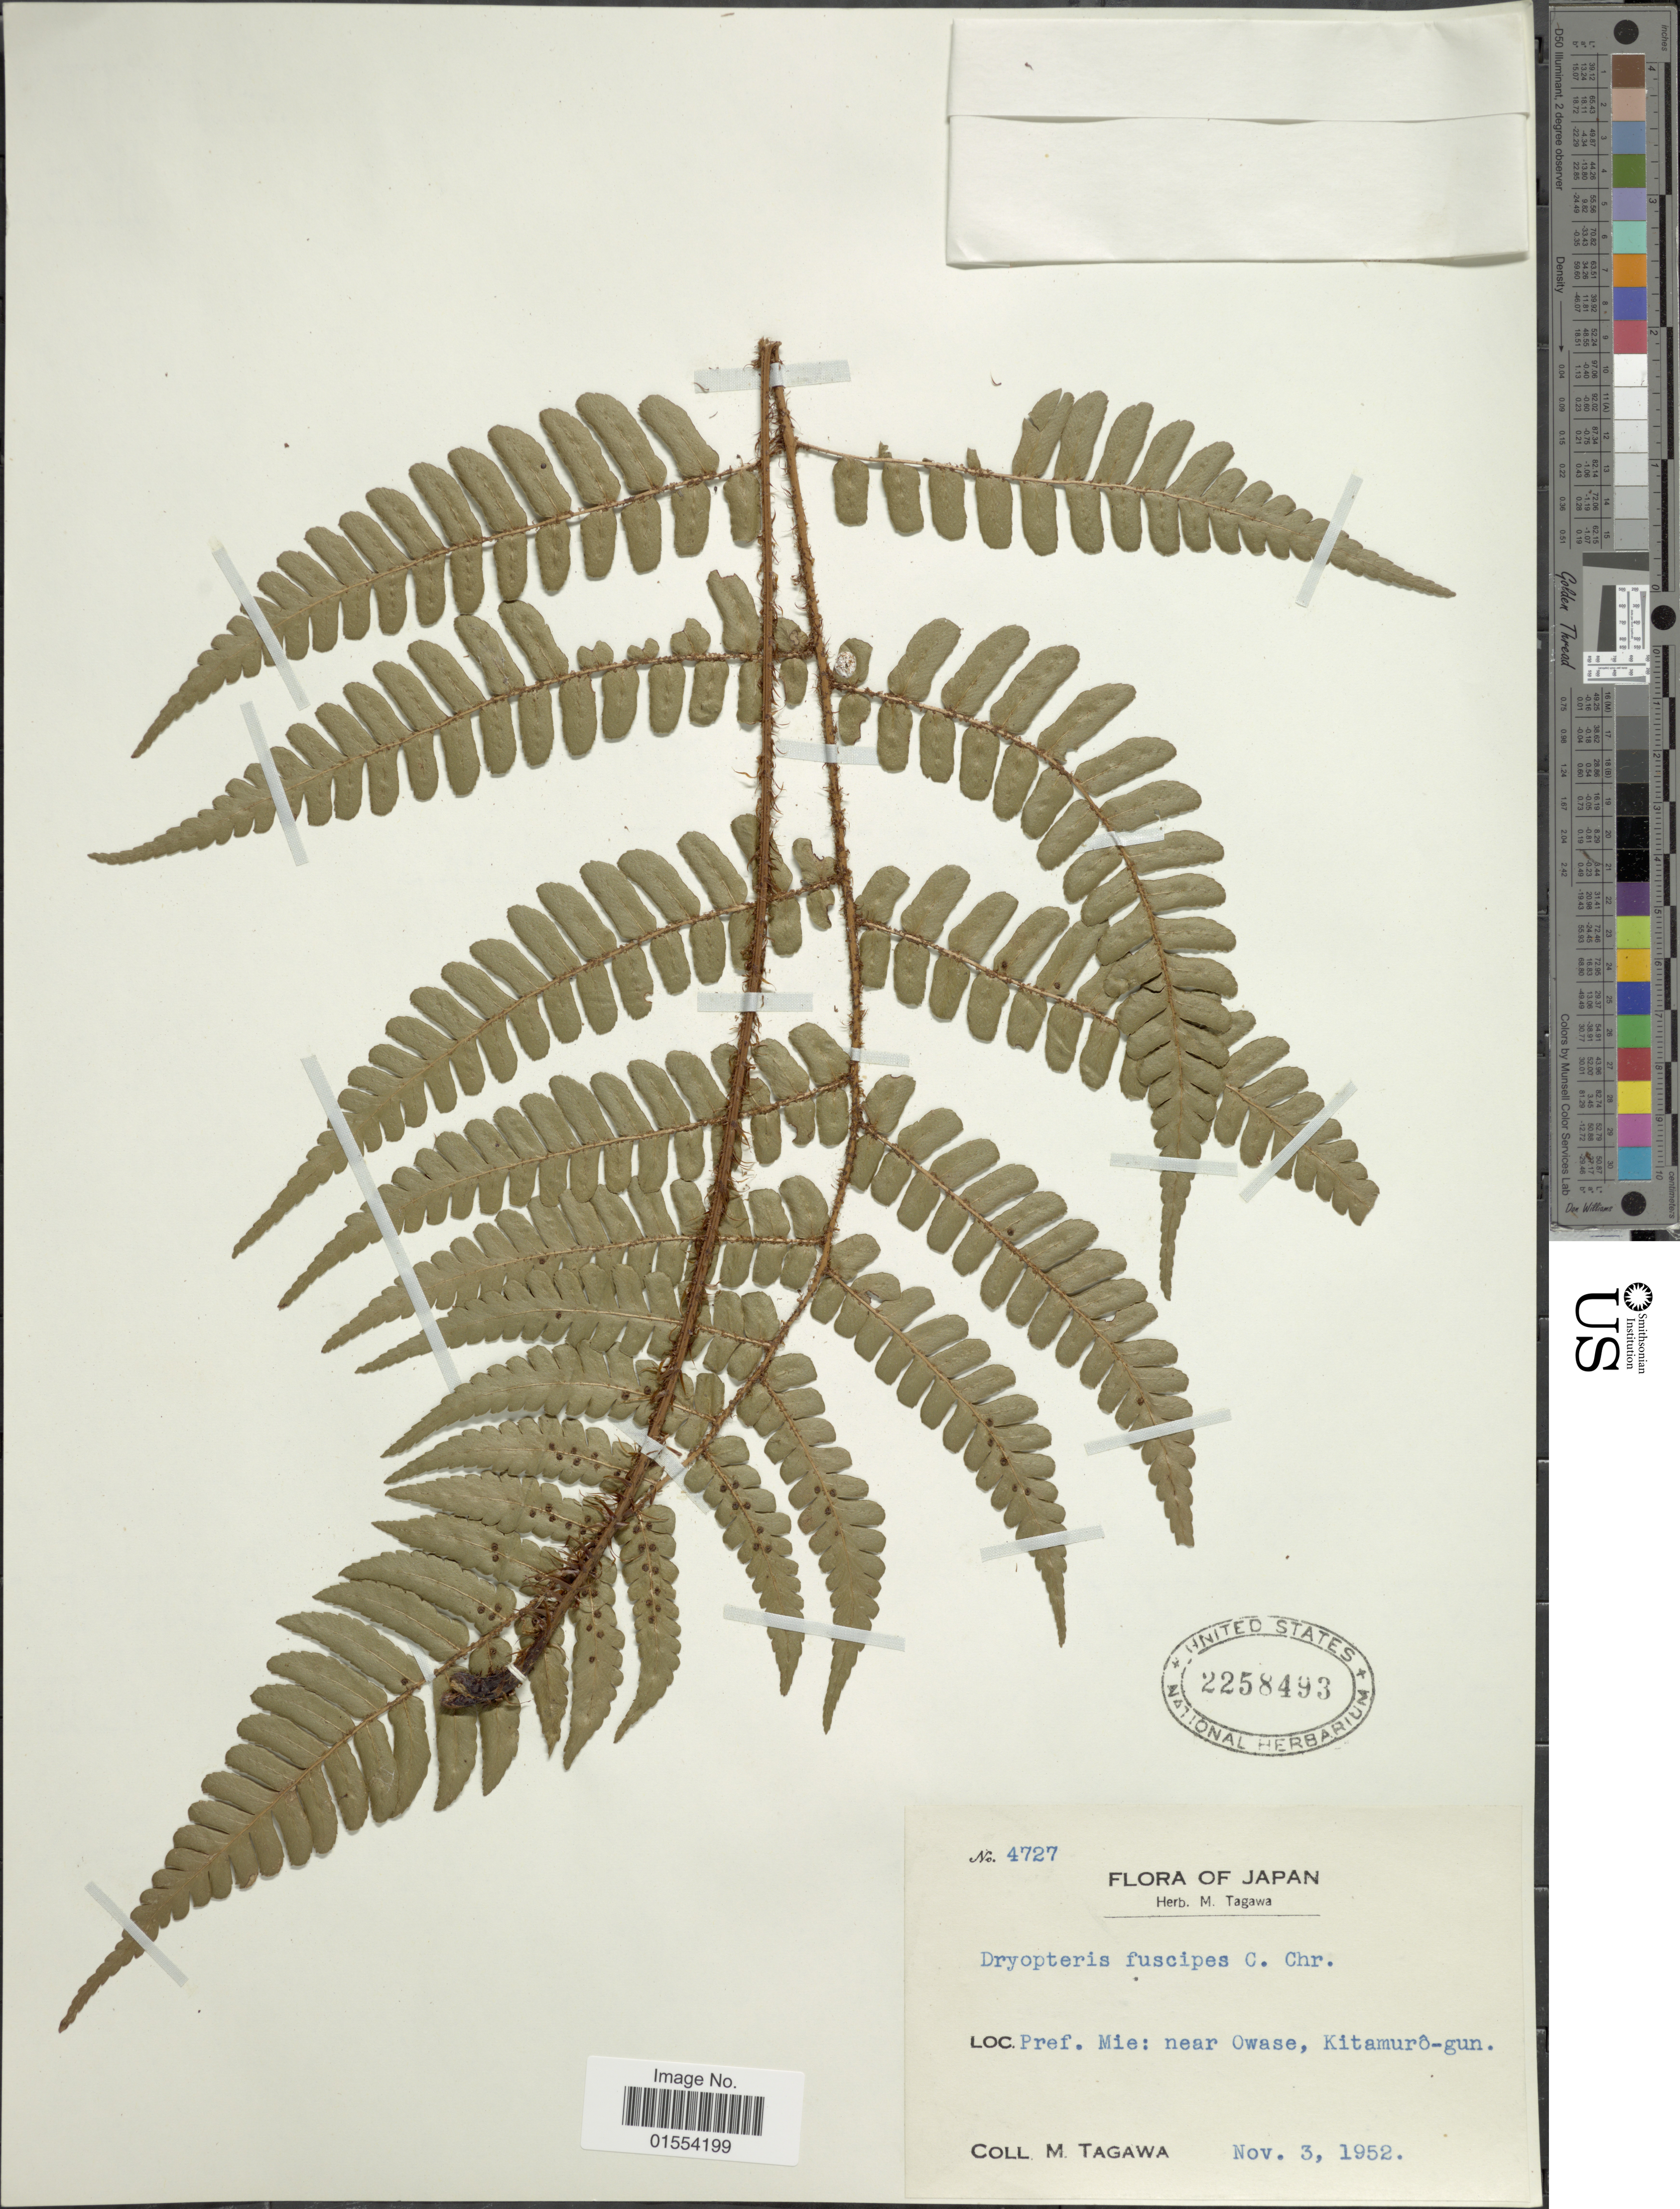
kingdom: Plantae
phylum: Tracheophyta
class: Polypodiopsida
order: Polypodiales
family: Dryopteridaceae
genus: Dryopteris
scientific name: Dryopteris fuscipes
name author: C. Chr.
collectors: M. Tagawa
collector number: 4727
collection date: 1952-11-03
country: Japan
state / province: Mie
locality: Japan, Pref. Mie: near Owase, Kitamuro-gun.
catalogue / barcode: US 2258493